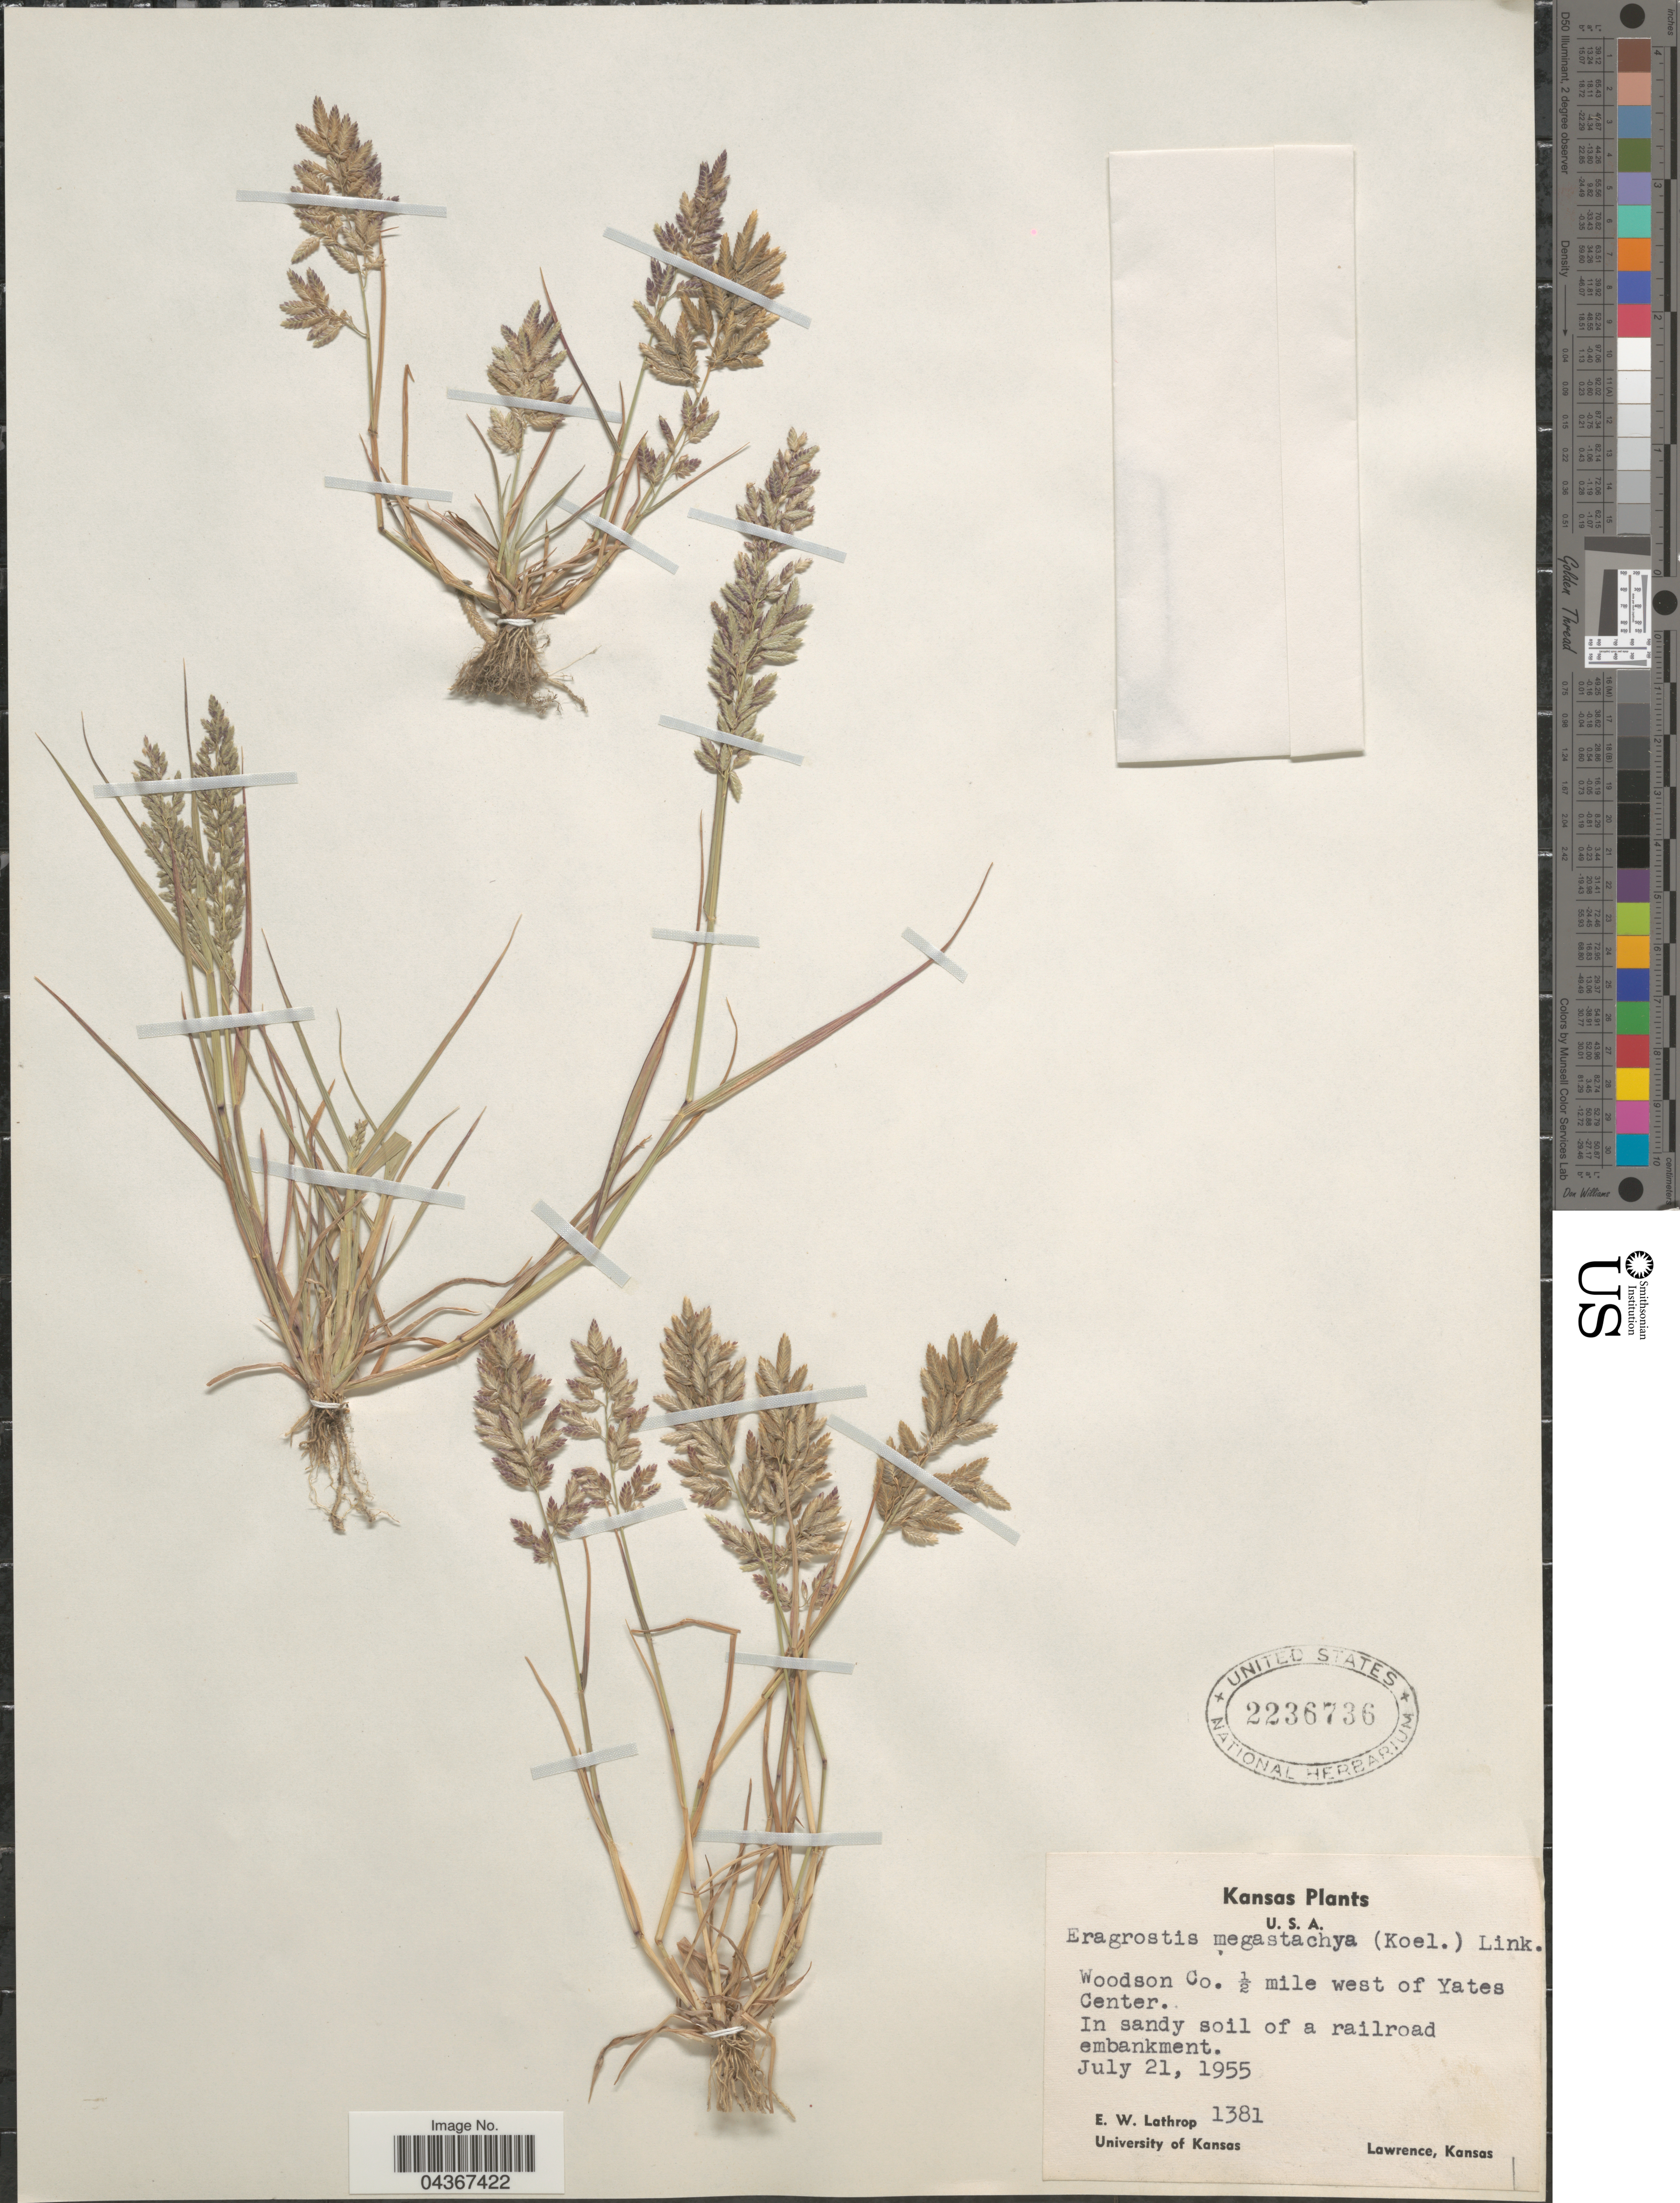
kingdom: Plantae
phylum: Tracheophyta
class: Liliopsida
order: Poales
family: Poaceae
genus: Eragrostis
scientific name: Eragrostis cilianensis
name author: (Bellardi) Vignolo ex Janch.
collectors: E. W. Lathrop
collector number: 1381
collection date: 1955-07-21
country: United States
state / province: Kansas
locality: Woodson Co. ½ mile west of Yates Center. In sandy soil of a railroad embankment.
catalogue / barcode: US 2236736